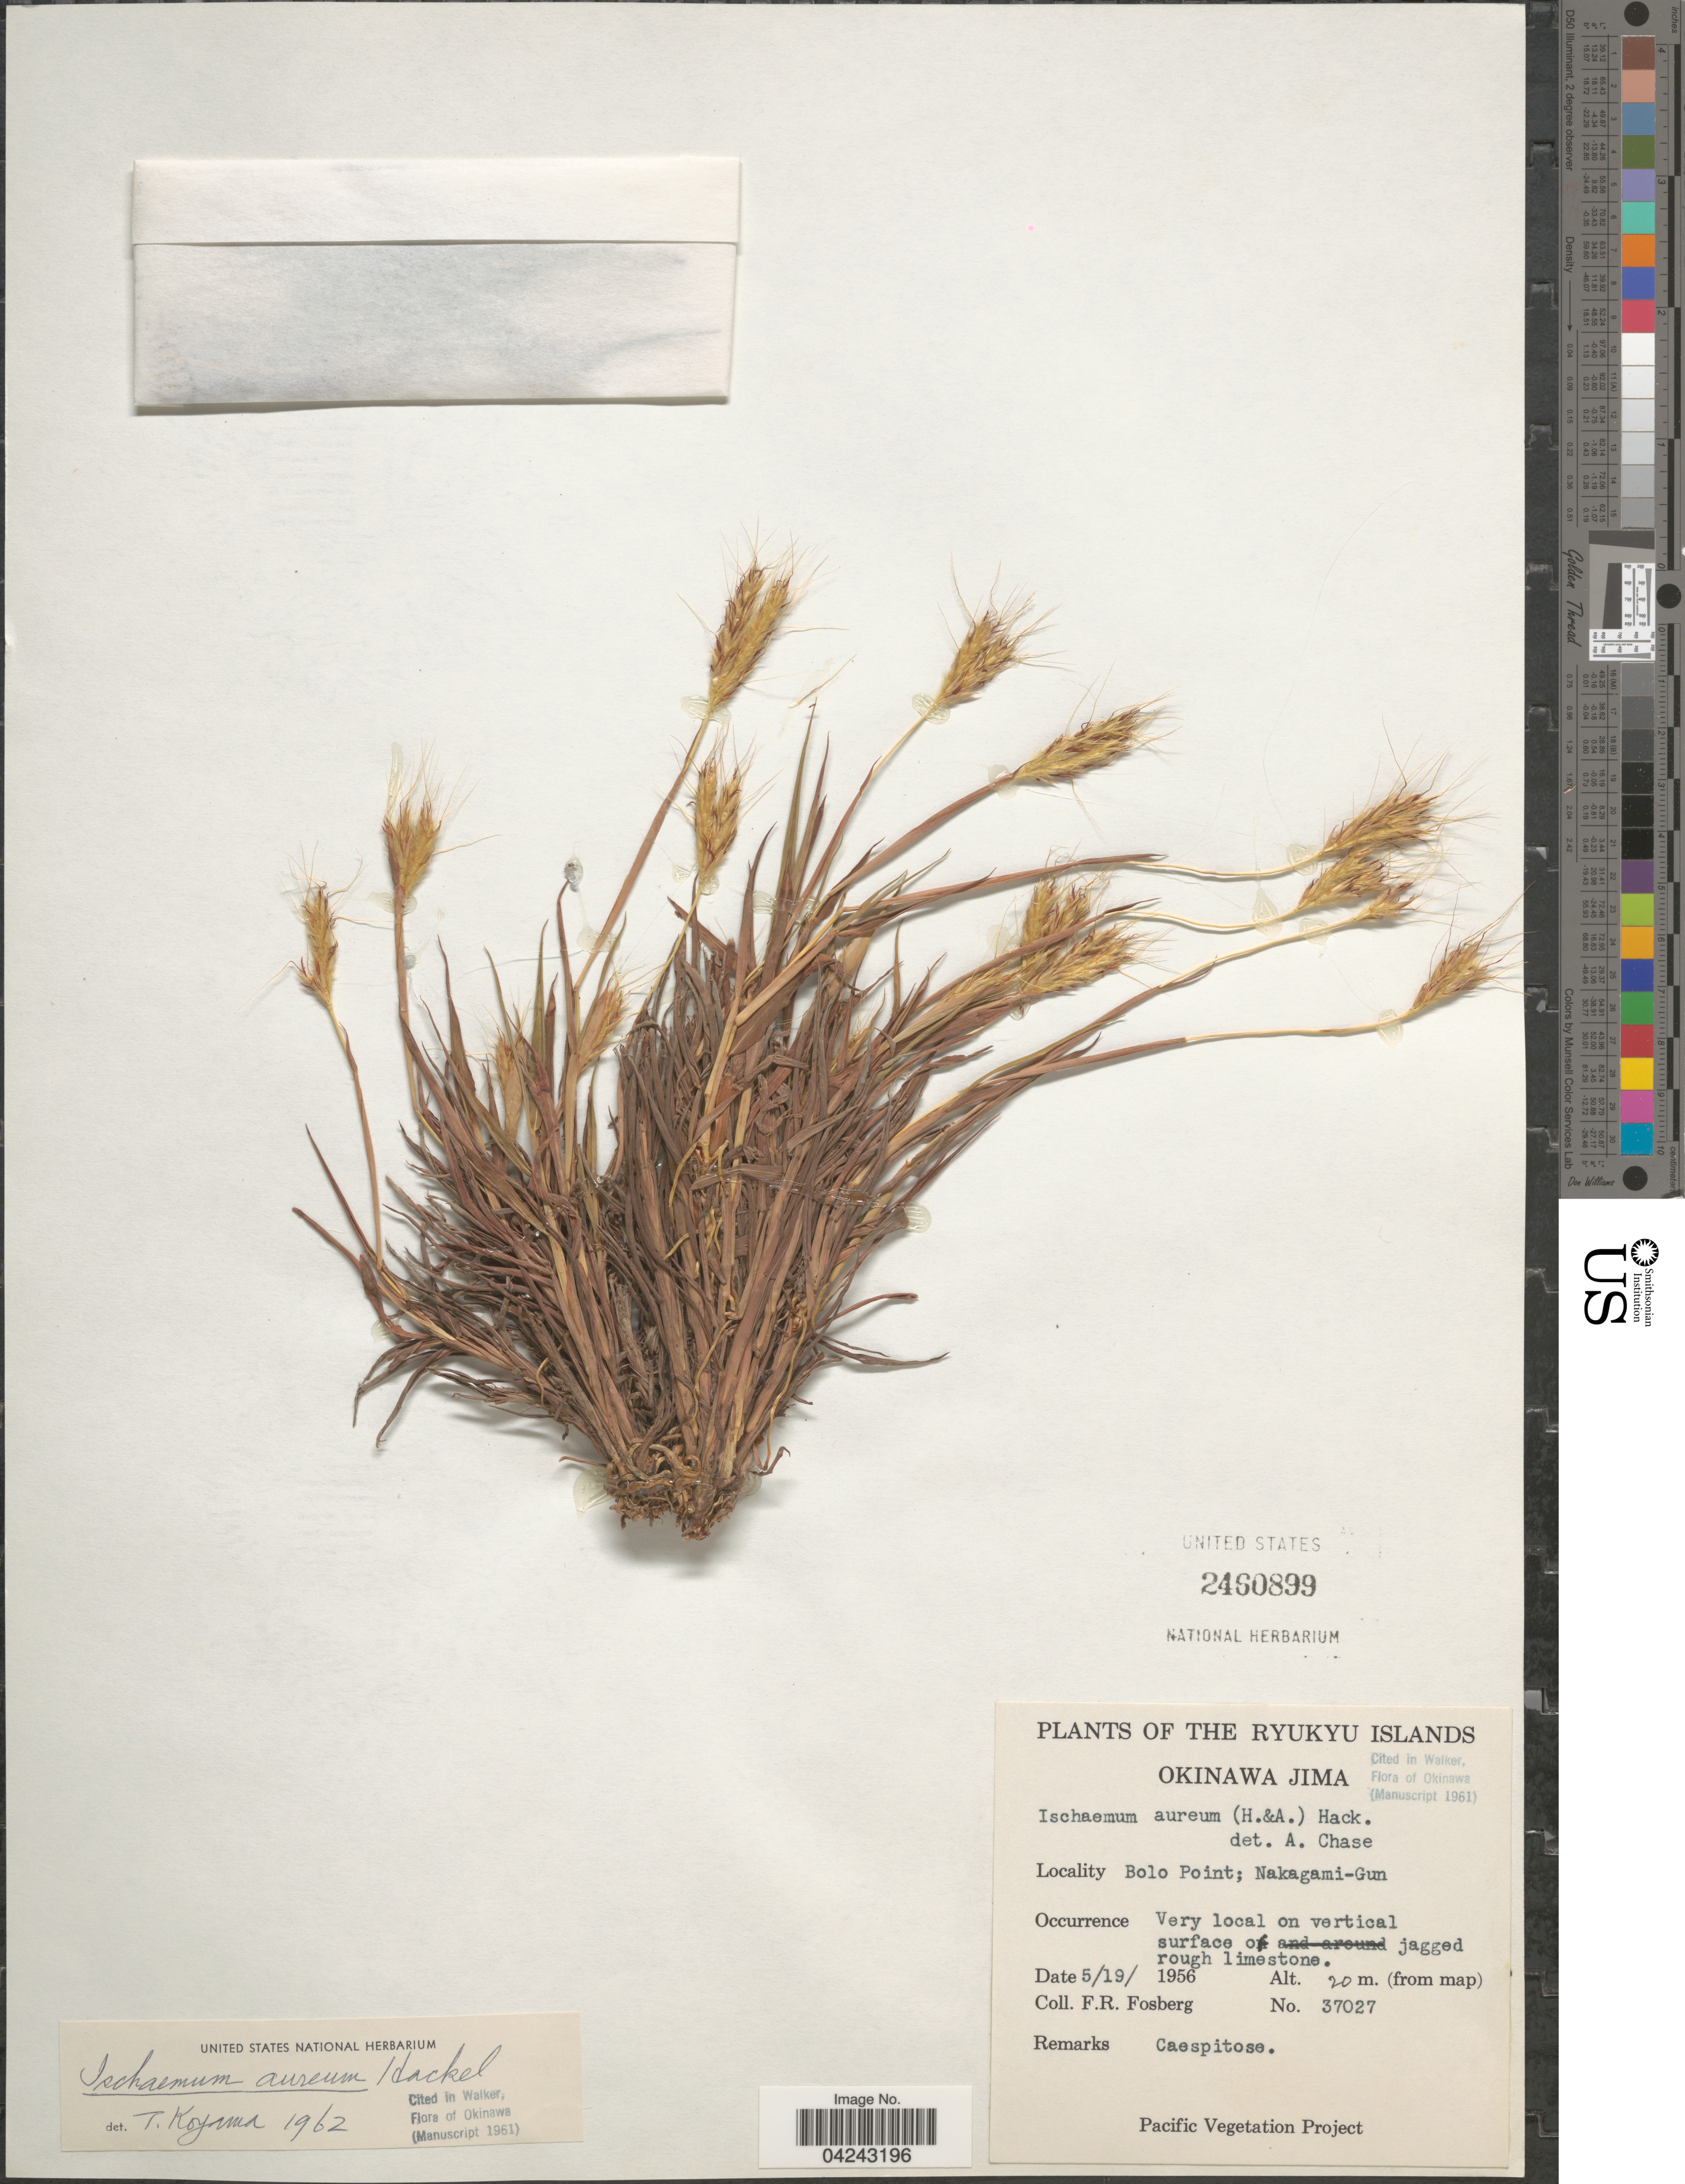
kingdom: Plantae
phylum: Tracheophyta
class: Liliopsida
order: Poales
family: Poaceae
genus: Ischaemum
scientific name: Ischaemum australe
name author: R. Br.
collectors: F. R. Fosberg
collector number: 37027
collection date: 1956-05-19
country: Japan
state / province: Okinawa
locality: The Ryukyu Islands. Okinawa Jima. Bolo Point; Nakagami-Gun.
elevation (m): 20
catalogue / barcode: US 2460899